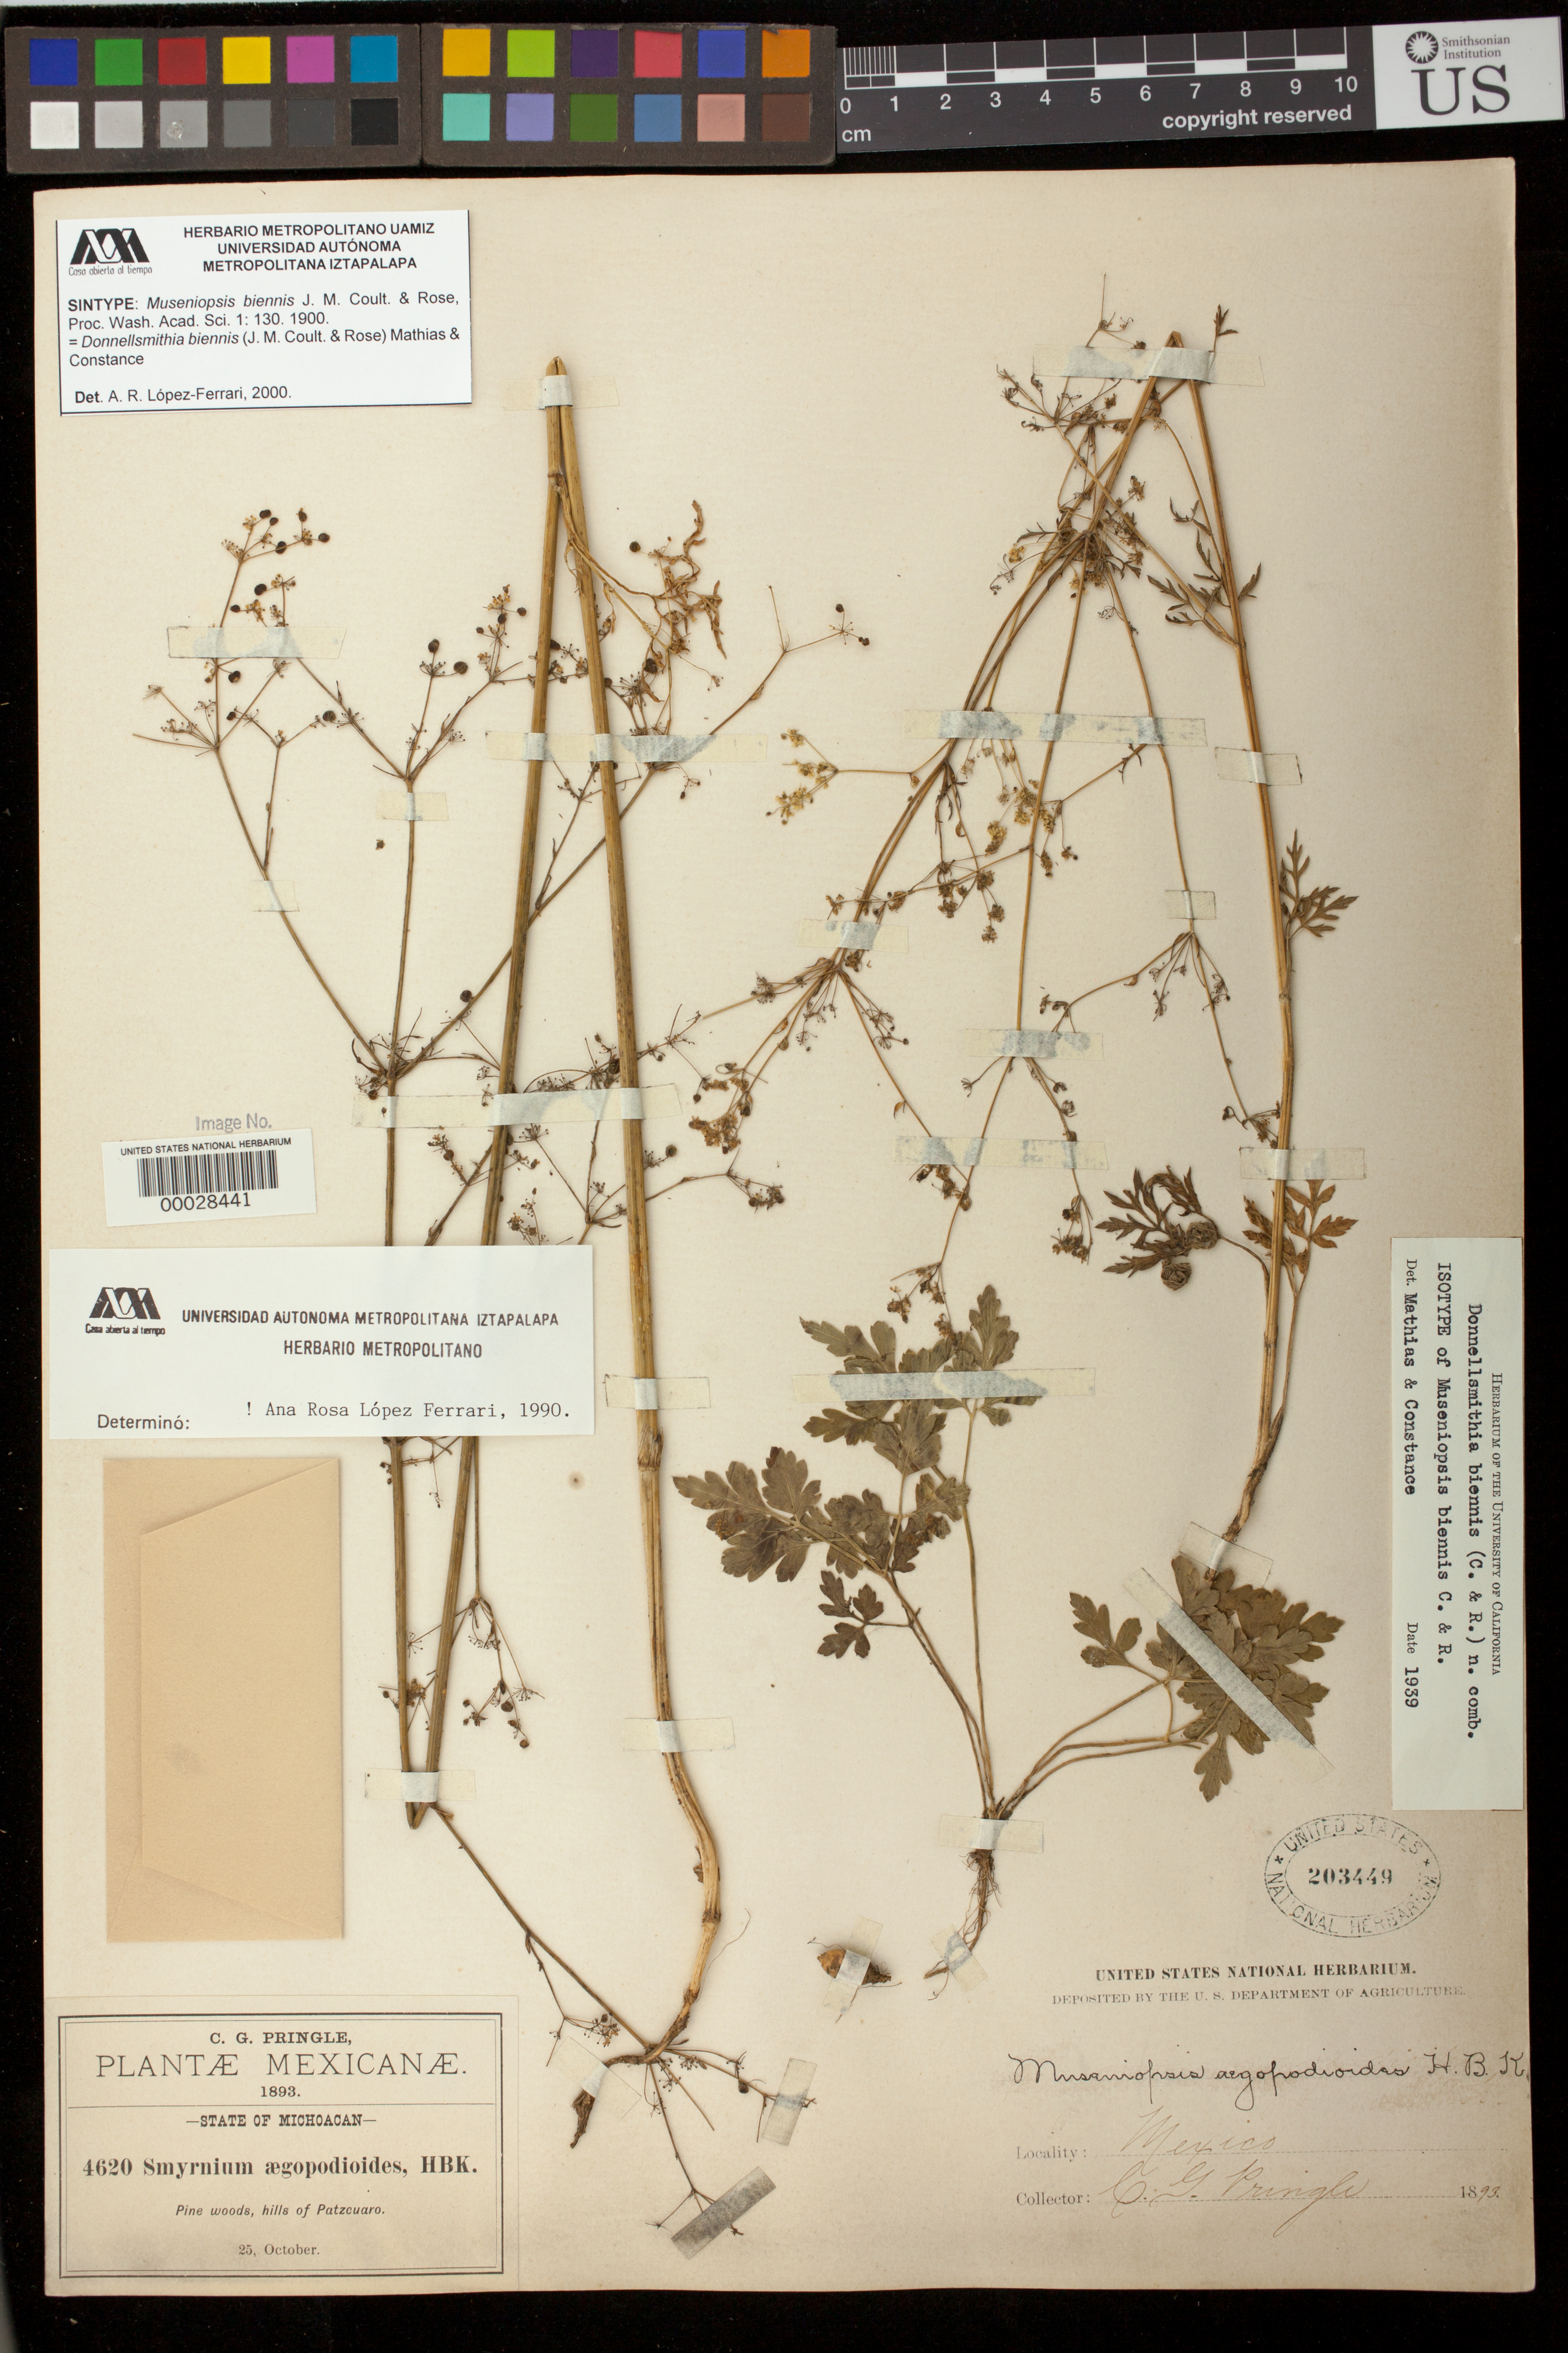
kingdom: Plantae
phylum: Tracheophyta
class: Magnoliopsida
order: Apiales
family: Apiaceae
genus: Museniopsis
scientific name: Museniopsis biennis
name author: J.M. Coult. & Rose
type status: Syntype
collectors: C. G. Pringle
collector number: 4620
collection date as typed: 25 Oct 1893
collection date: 1893-10-25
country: Mexico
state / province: Michoacán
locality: Patzcuaro.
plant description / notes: Protologue cites 2 collections (syntpes). USNH 236356 annotated as "TYPE", this specimen (USNH 203449) as "ISOTYPE" by Mathias & Constance (1939); lectotypification not seen.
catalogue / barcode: US 203449